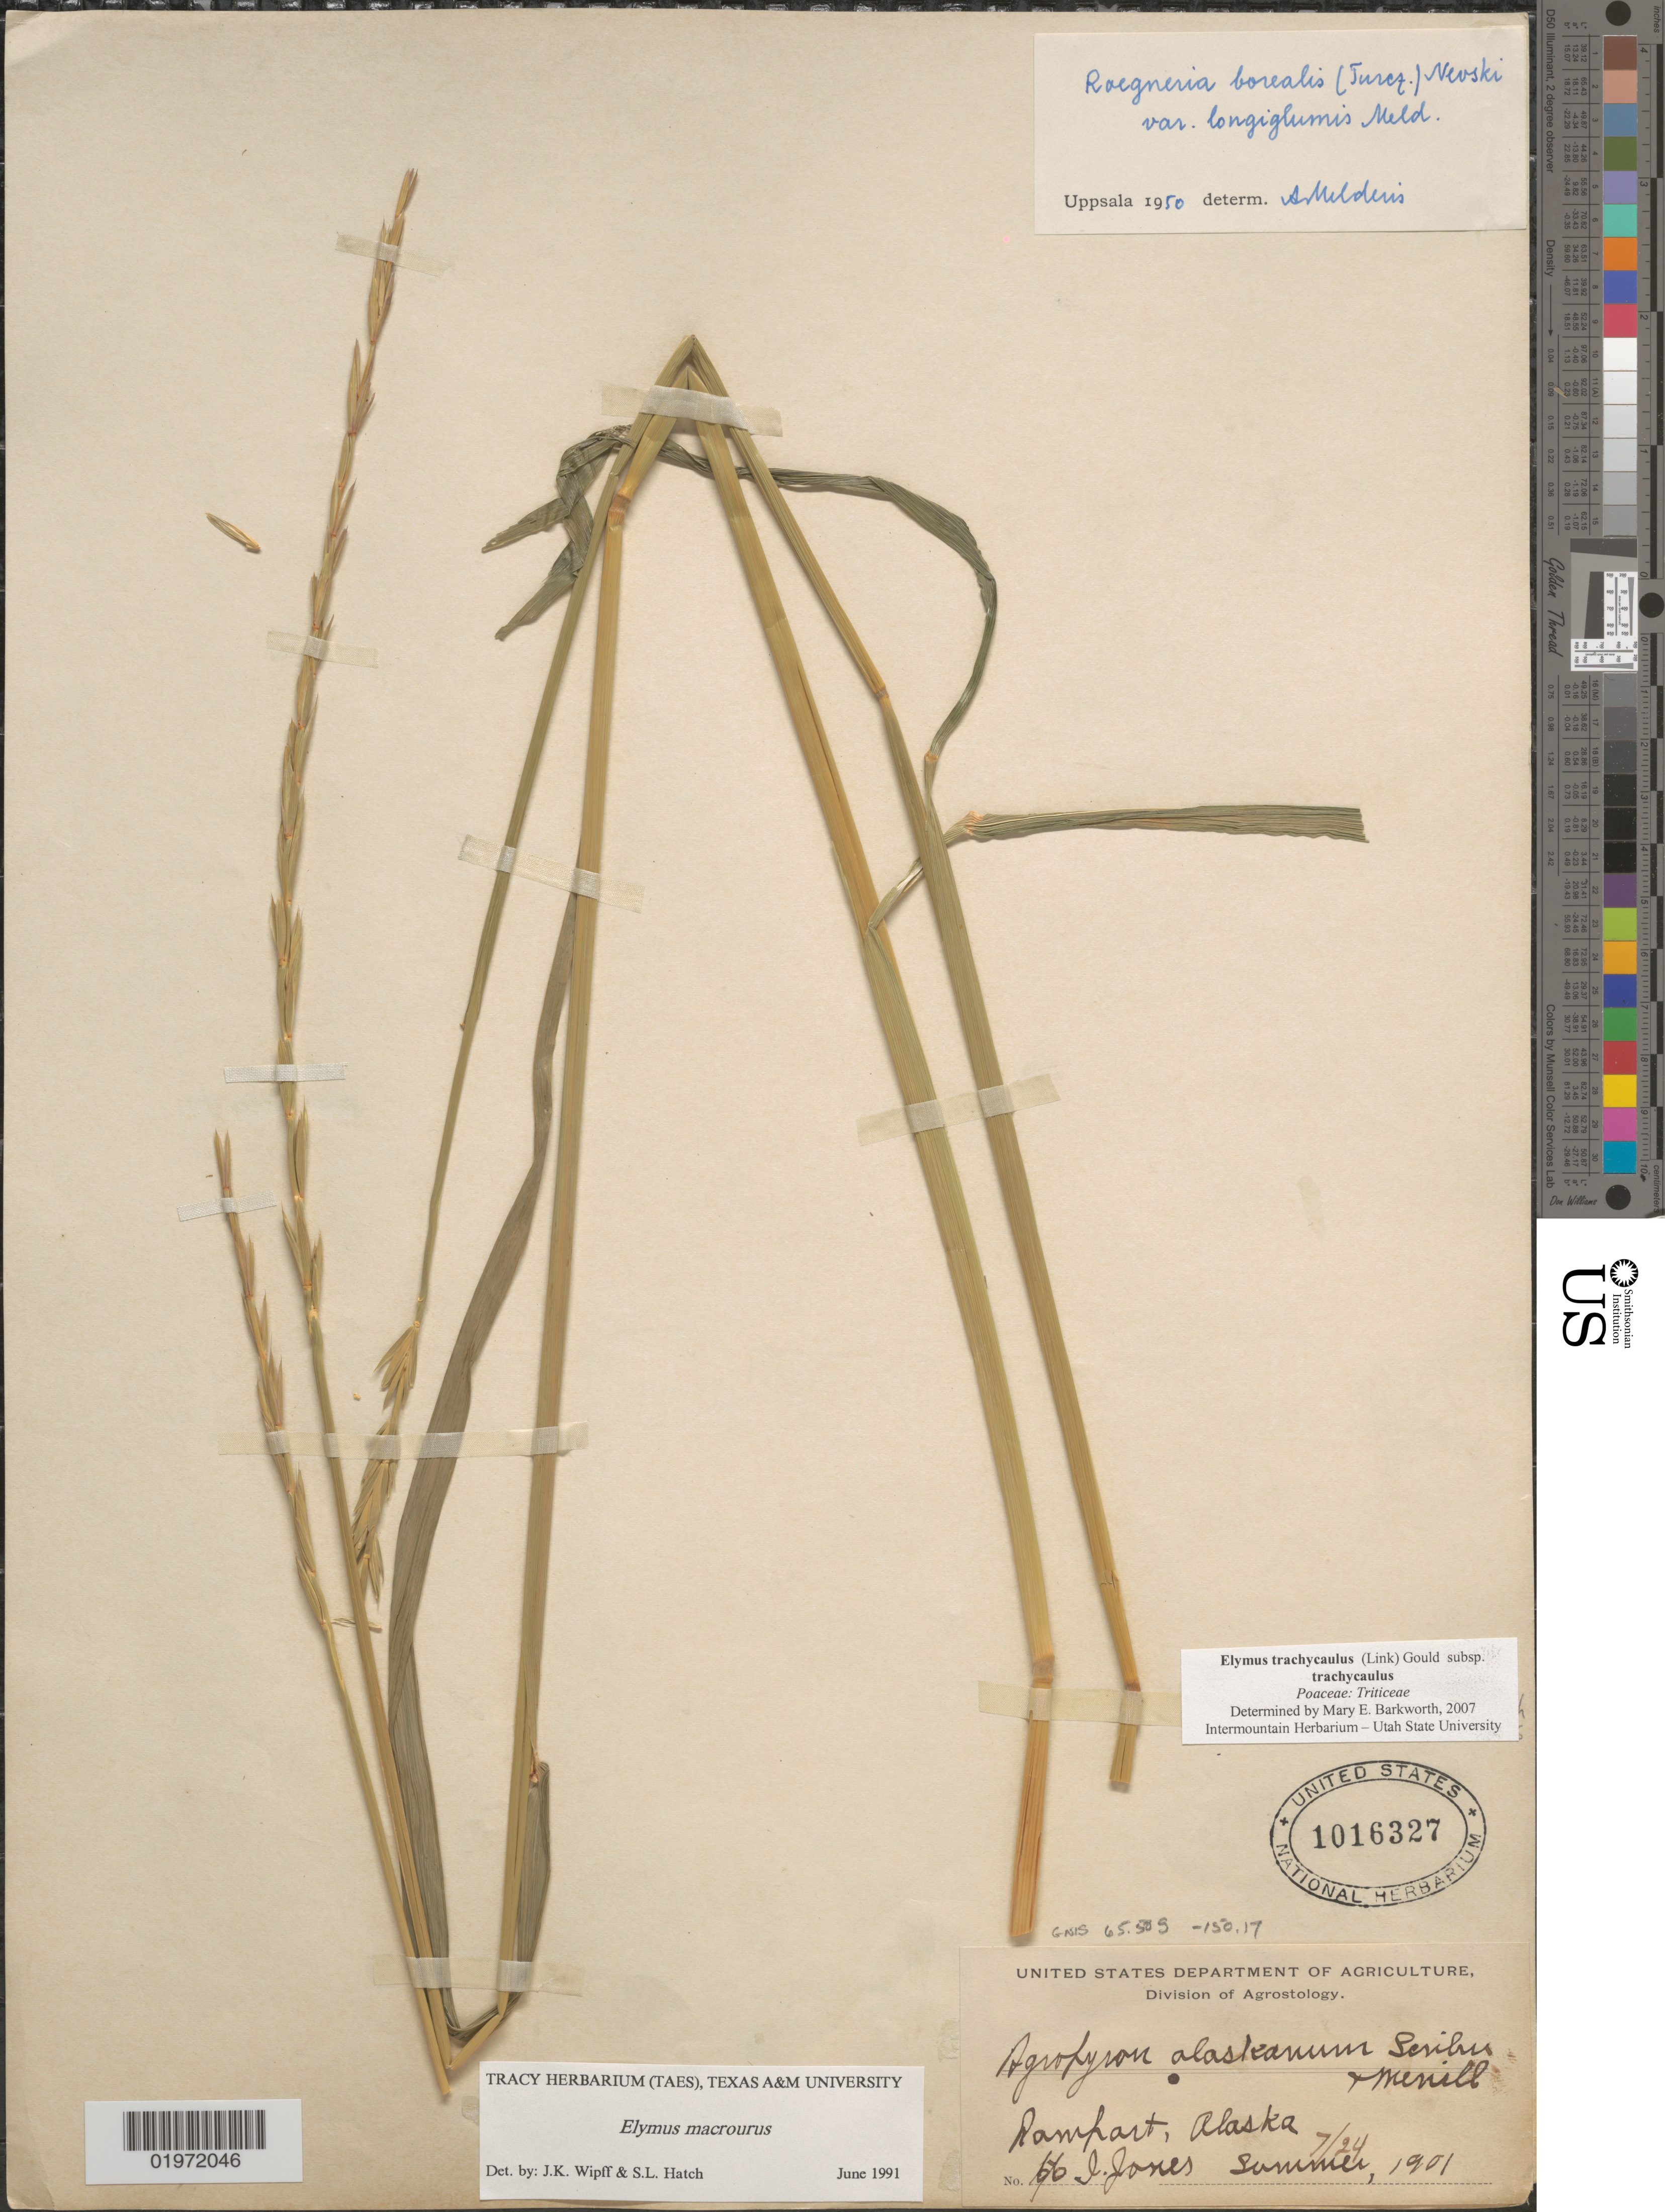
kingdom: Plantae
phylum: Tracheophyta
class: Liliopsida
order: Poales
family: Poaceae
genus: Elymus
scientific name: Elymus trachycaulus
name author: (Link) Gould ex Shinners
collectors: J. Jones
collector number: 66*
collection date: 1901-07-24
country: United States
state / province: Alaska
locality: Rampart.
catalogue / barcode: US 1016327